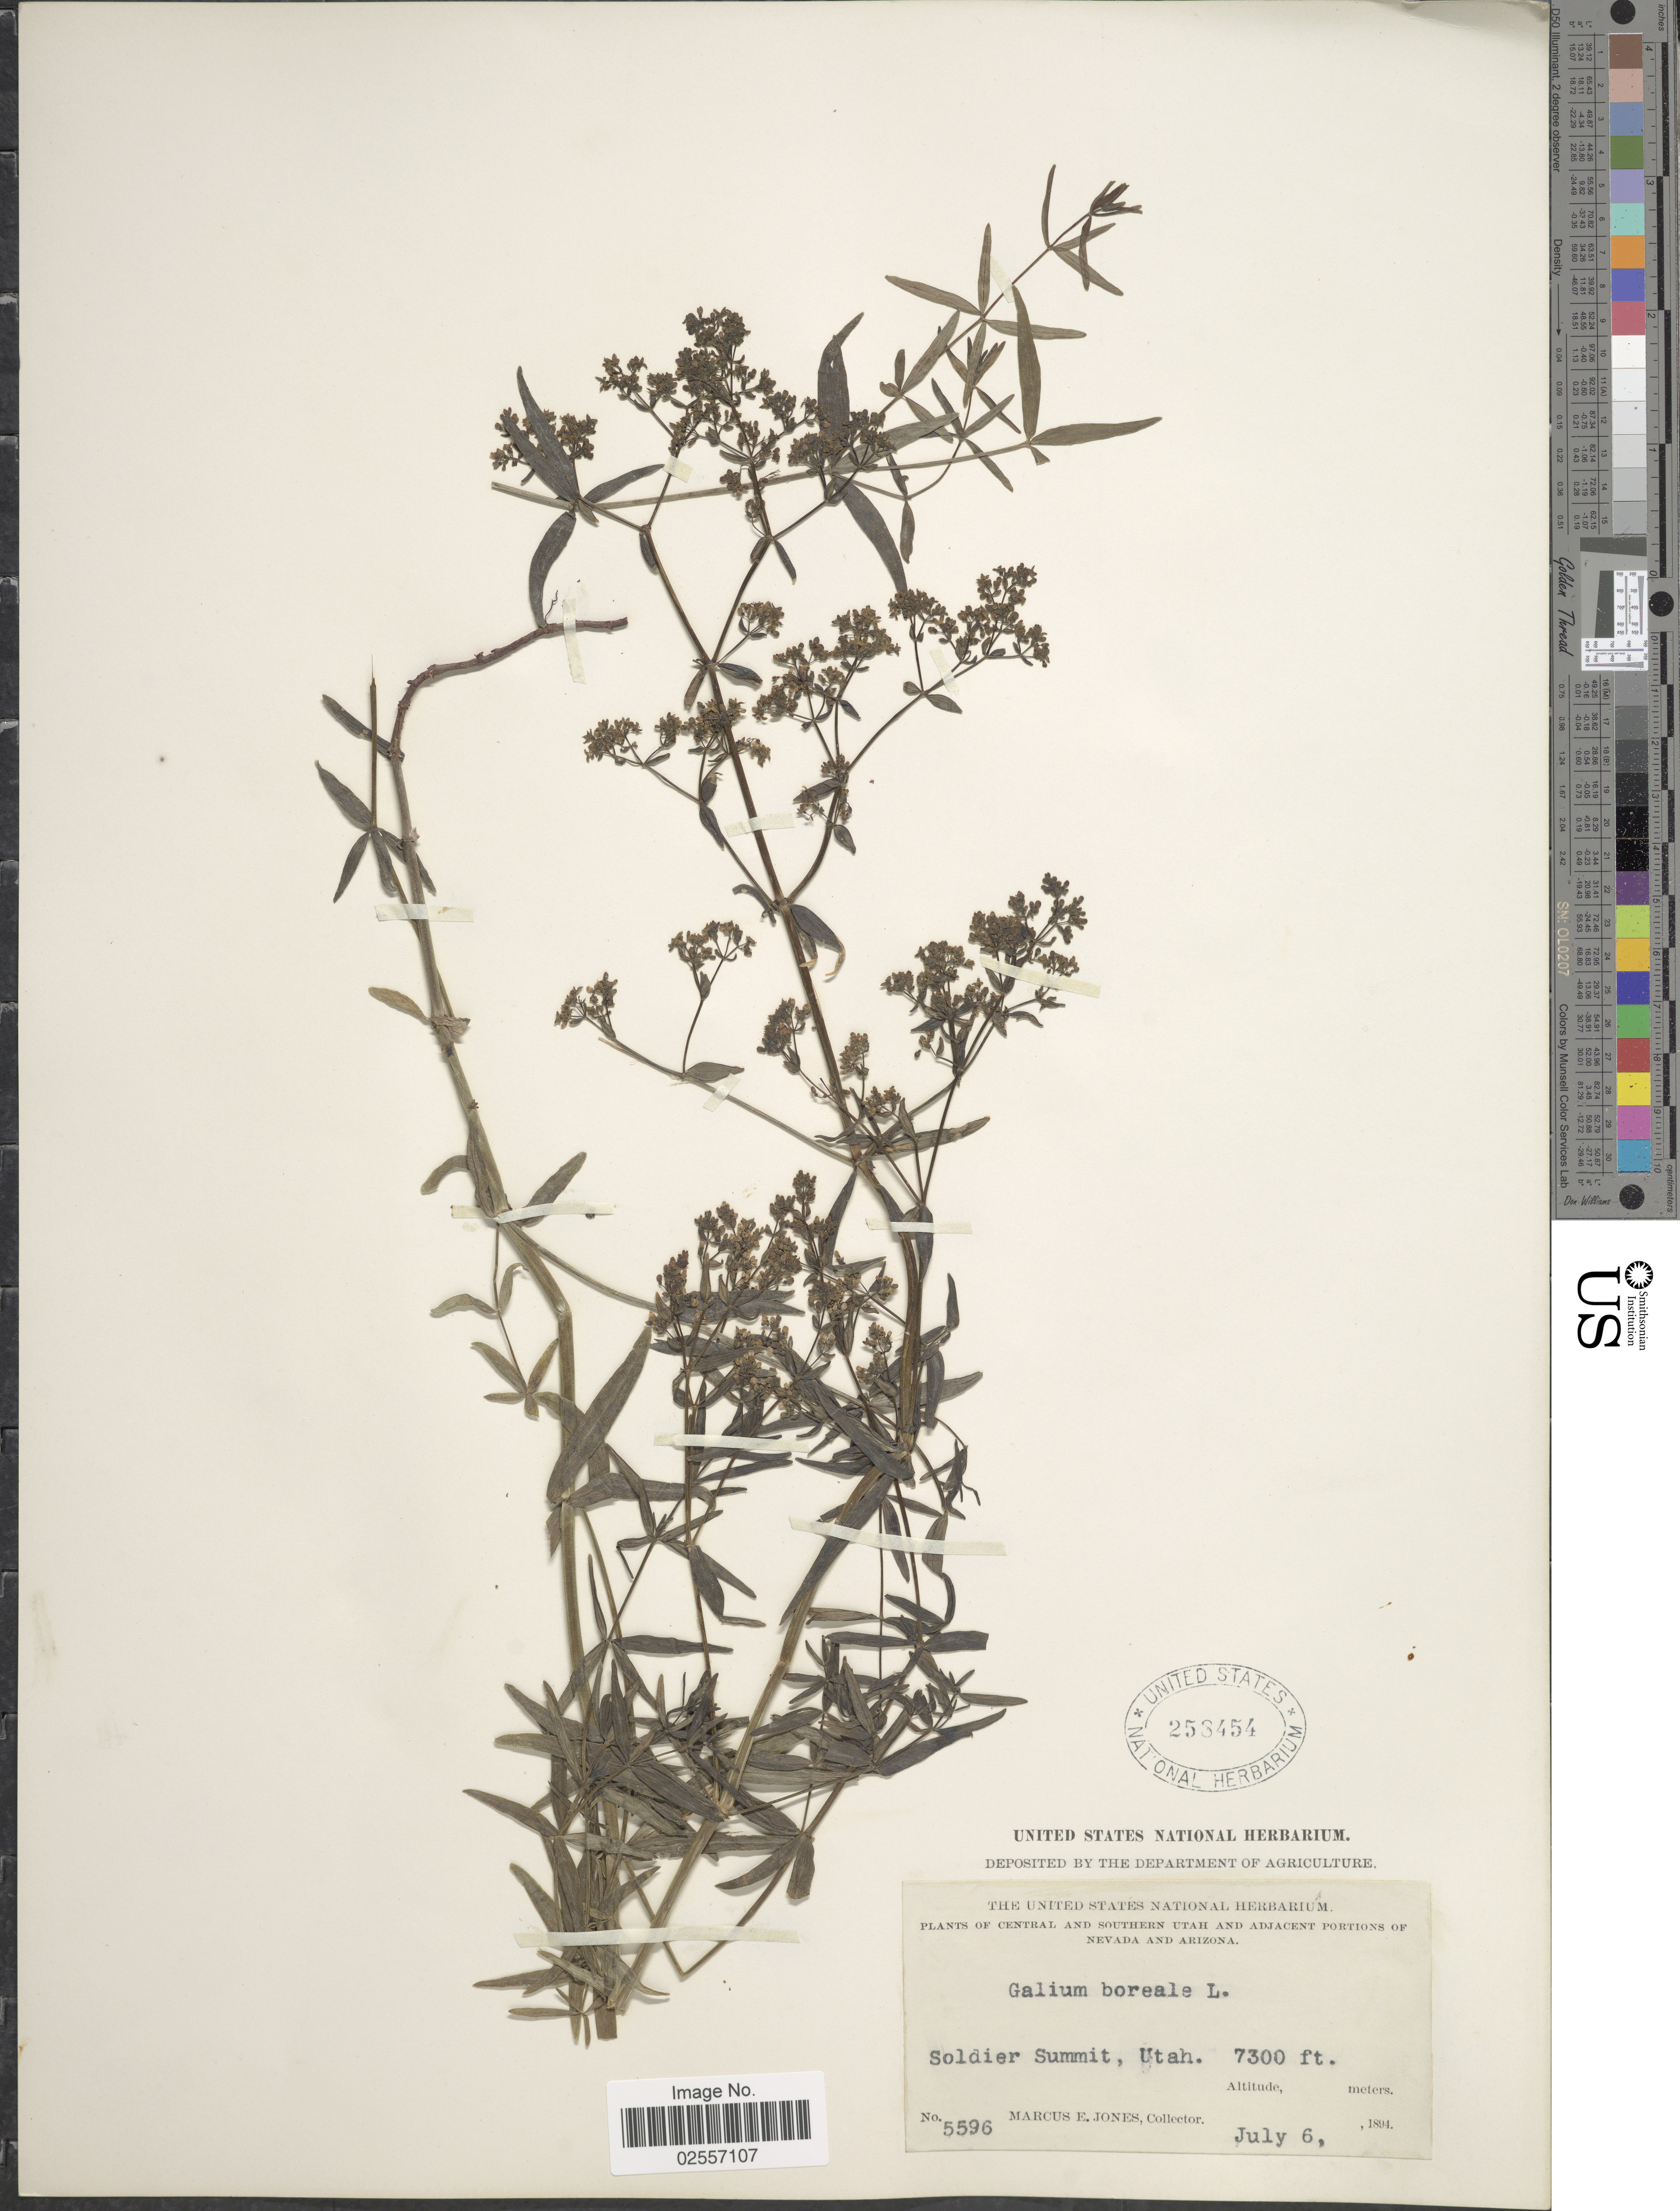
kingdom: Plantae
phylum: Tracheophyta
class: Magnoliopsida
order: Gentianales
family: Rubiaceae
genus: Galium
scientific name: Galium boreale L.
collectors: M. E. Jones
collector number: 5596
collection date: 1894-07-06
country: United States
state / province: Utah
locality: Central and southern Utah. Soldier Summit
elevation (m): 2225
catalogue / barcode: US 258454